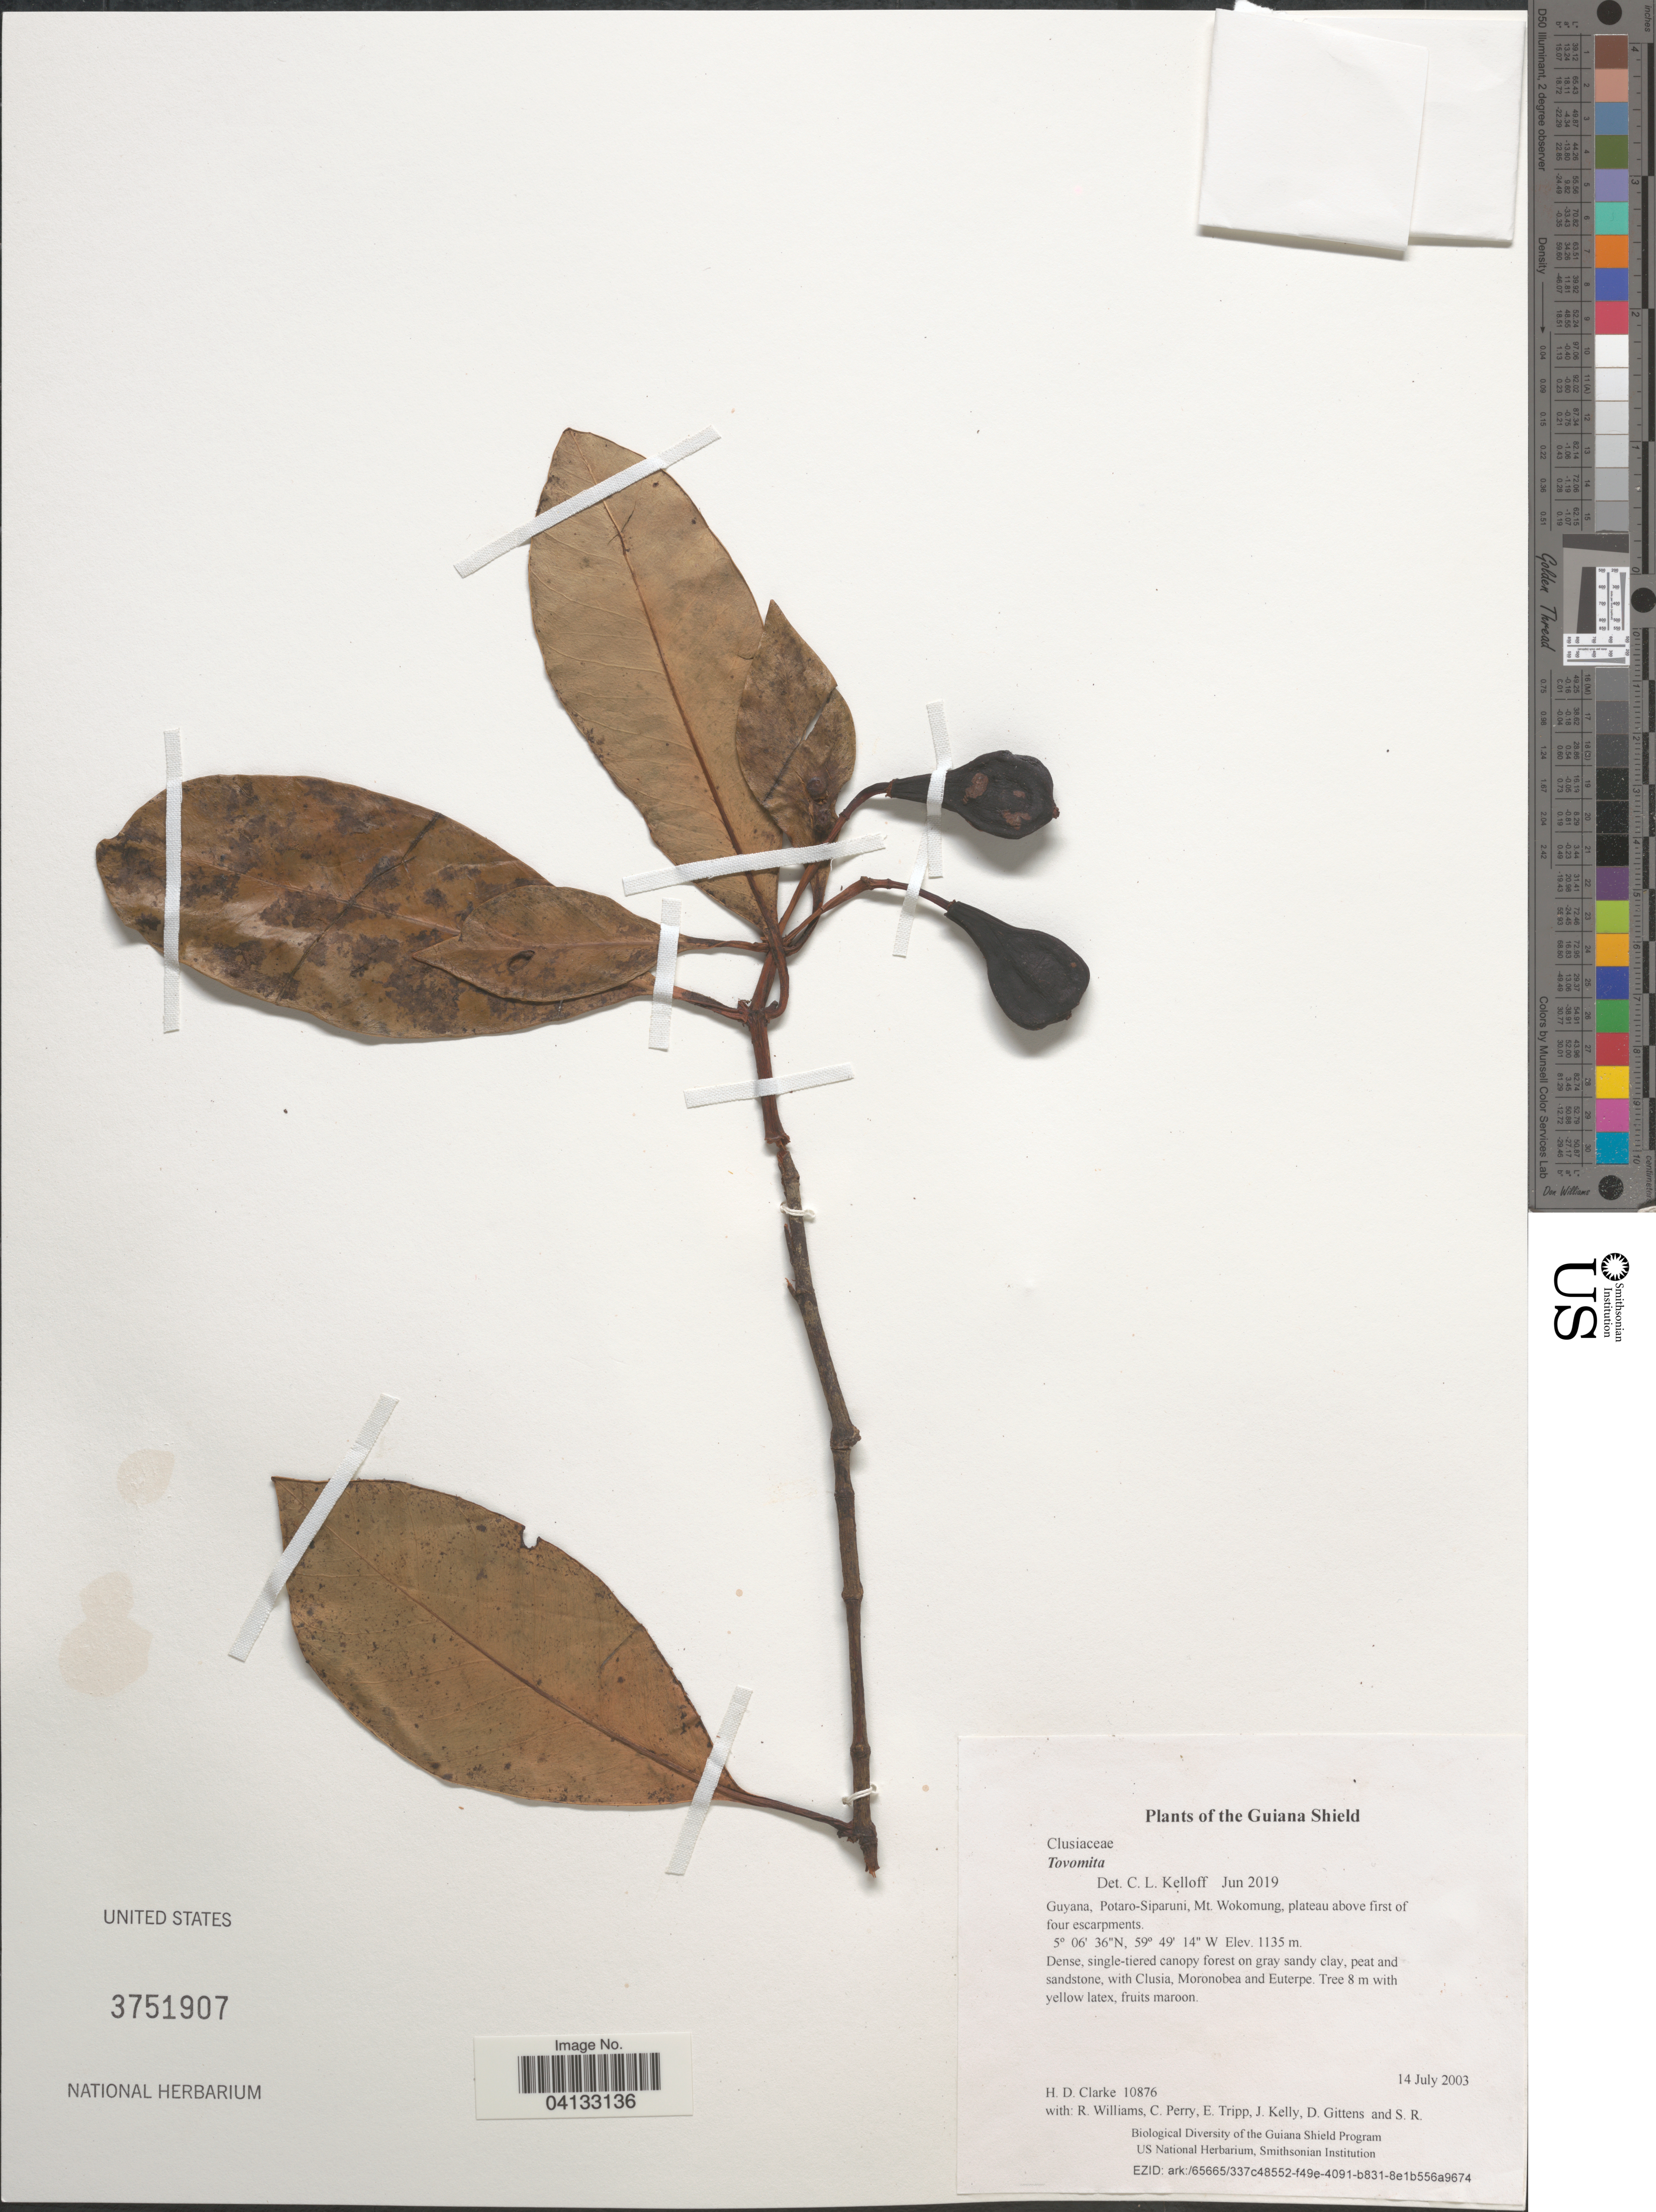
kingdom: Plantae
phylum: Tracheophyta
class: Magnoliopsida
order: Malpighiales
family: Clusiaceae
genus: Tovomita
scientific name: Tovomita sp.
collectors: H. D. Clarke, R. Williams, C. Perry, E. Tripp & et al.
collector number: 10876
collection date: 2003-07-14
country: Guyana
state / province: Potaro-Siparuni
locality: Guiana Shield. Mt. Wokomung, plateau above first of four escarpments.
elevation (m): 1135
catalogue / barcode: US 3751907